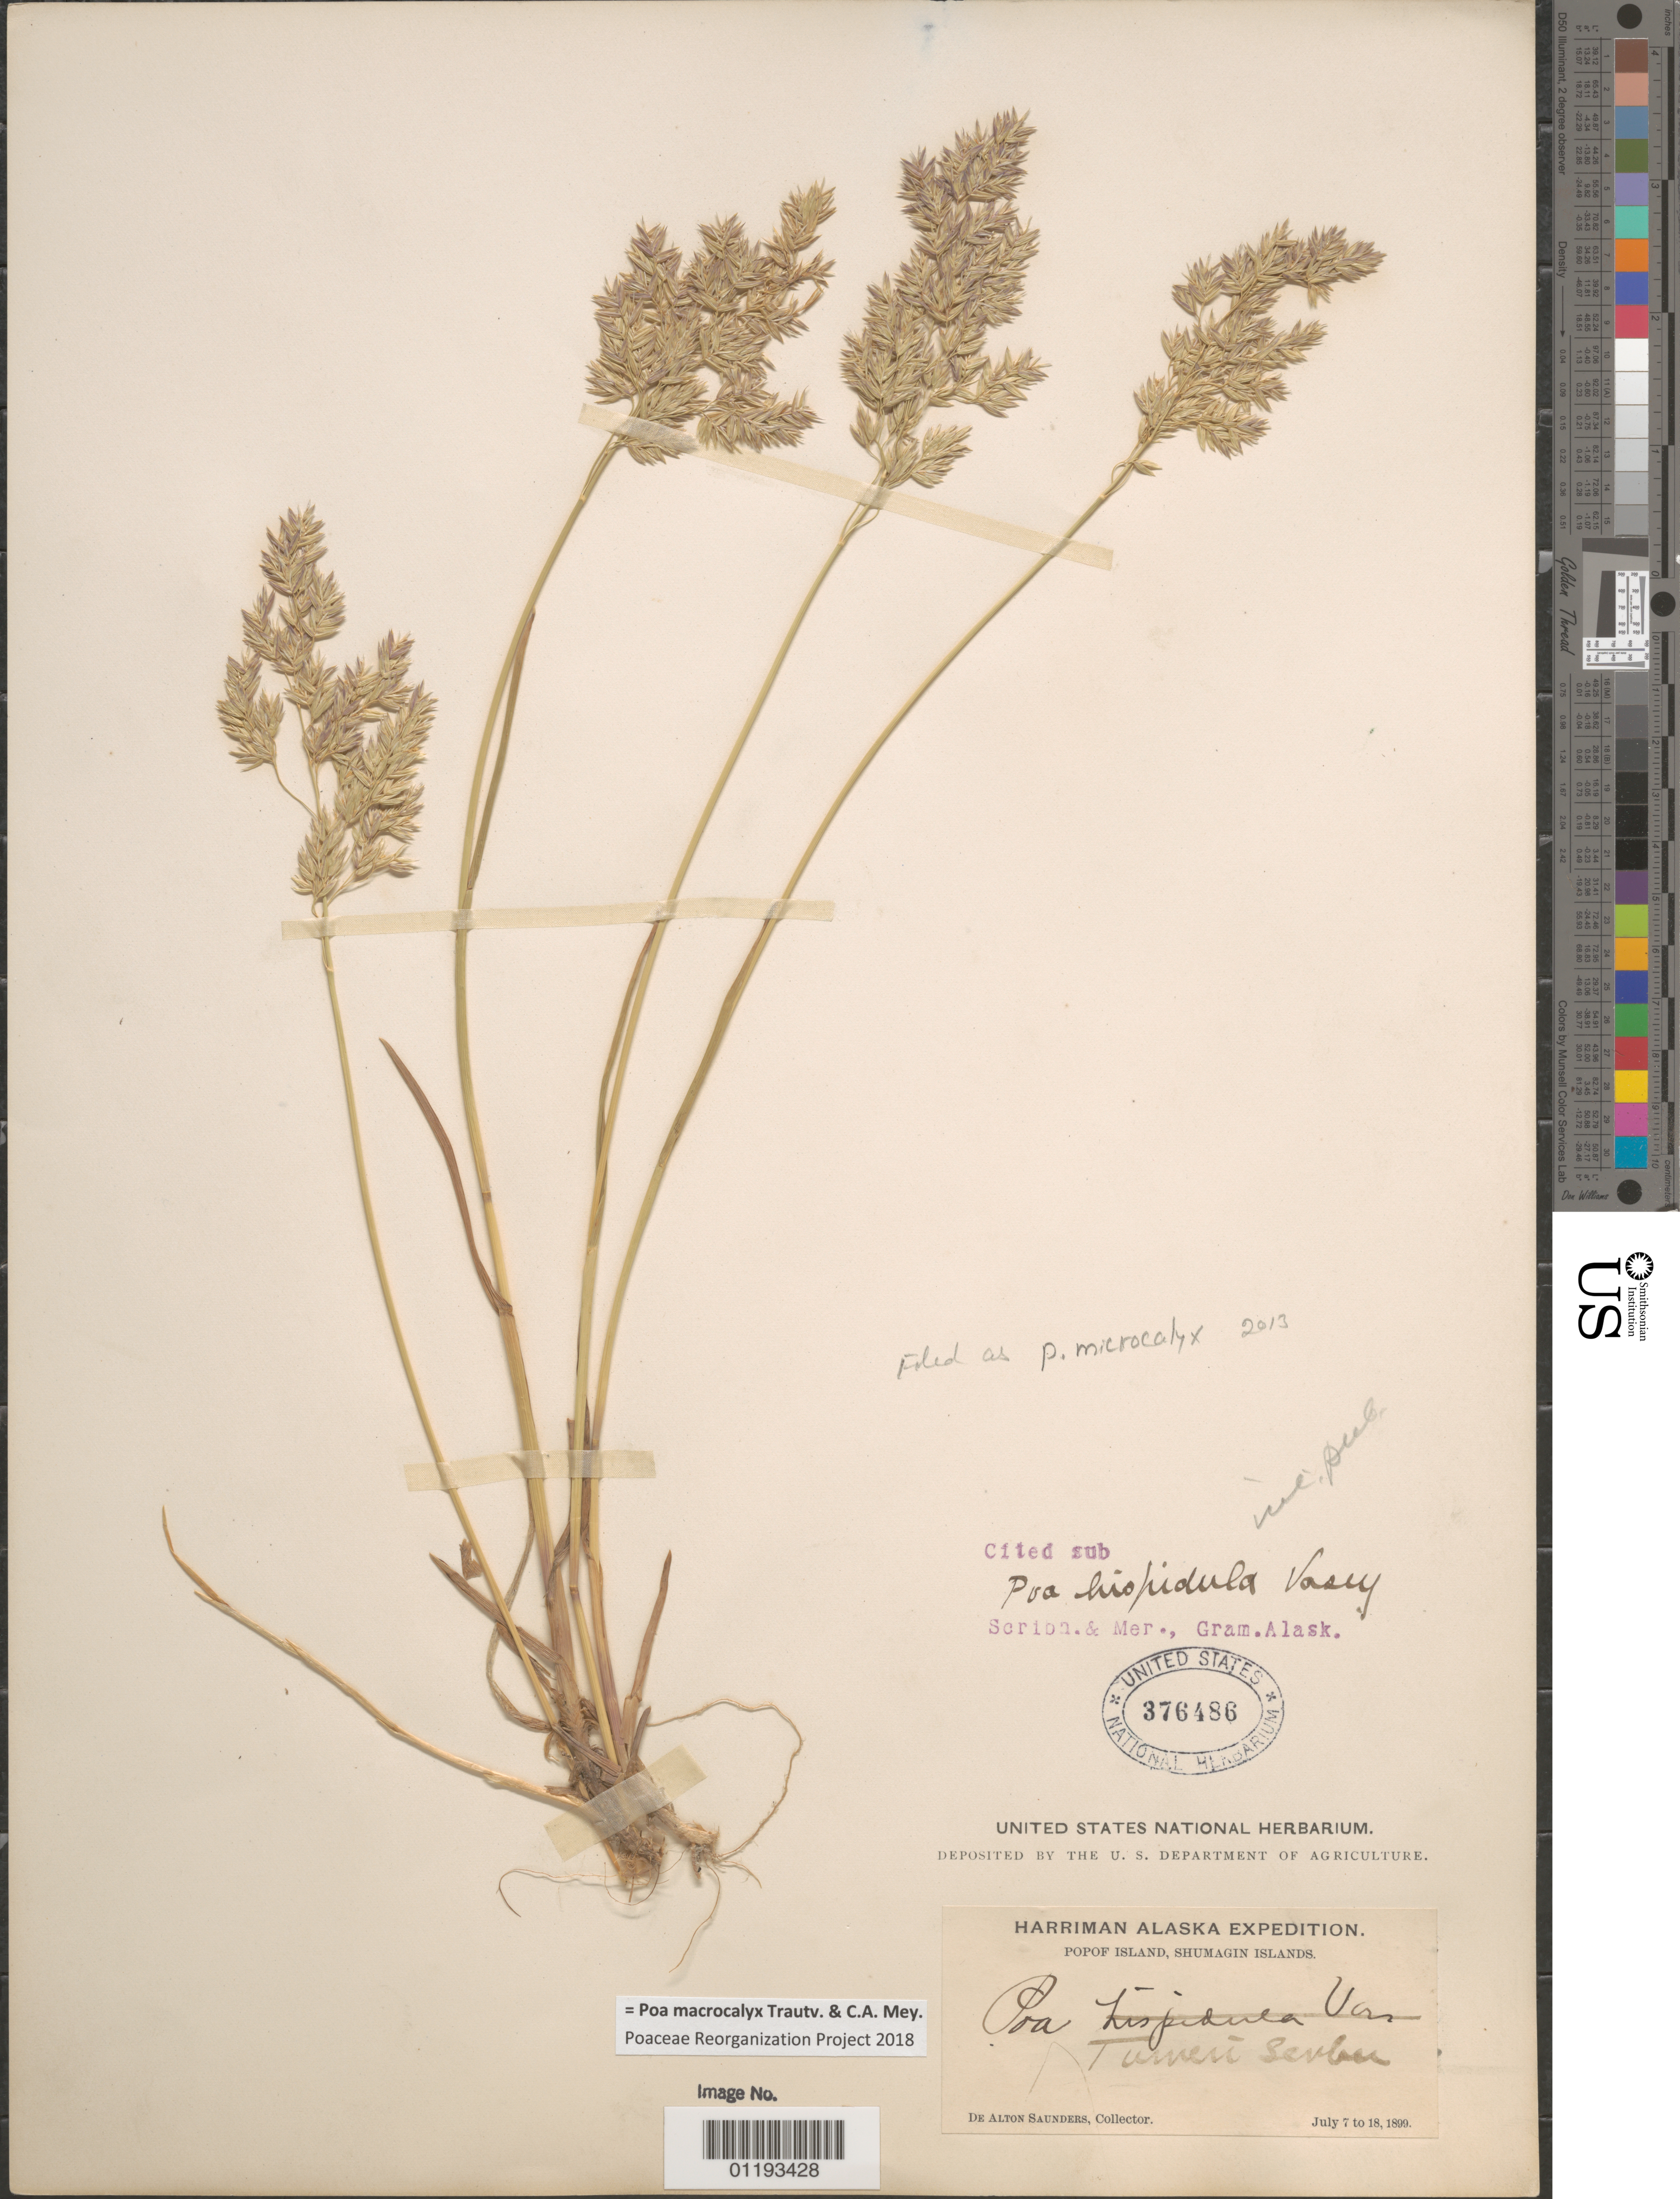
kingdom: Plantae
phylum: Tracheophyta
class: Liliopsida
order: Poales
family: Poaceae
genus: Poa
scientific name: Poa macrocalyx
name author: Trautv. & C.A. Mey.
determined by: Poaceae Reorganization Project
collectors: D. A. Saunders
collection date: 1899-07-07/1899-07-18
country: United States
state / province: Alaska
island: Popof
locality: Popof Island, Shumagin Islands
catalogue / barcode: US 376486